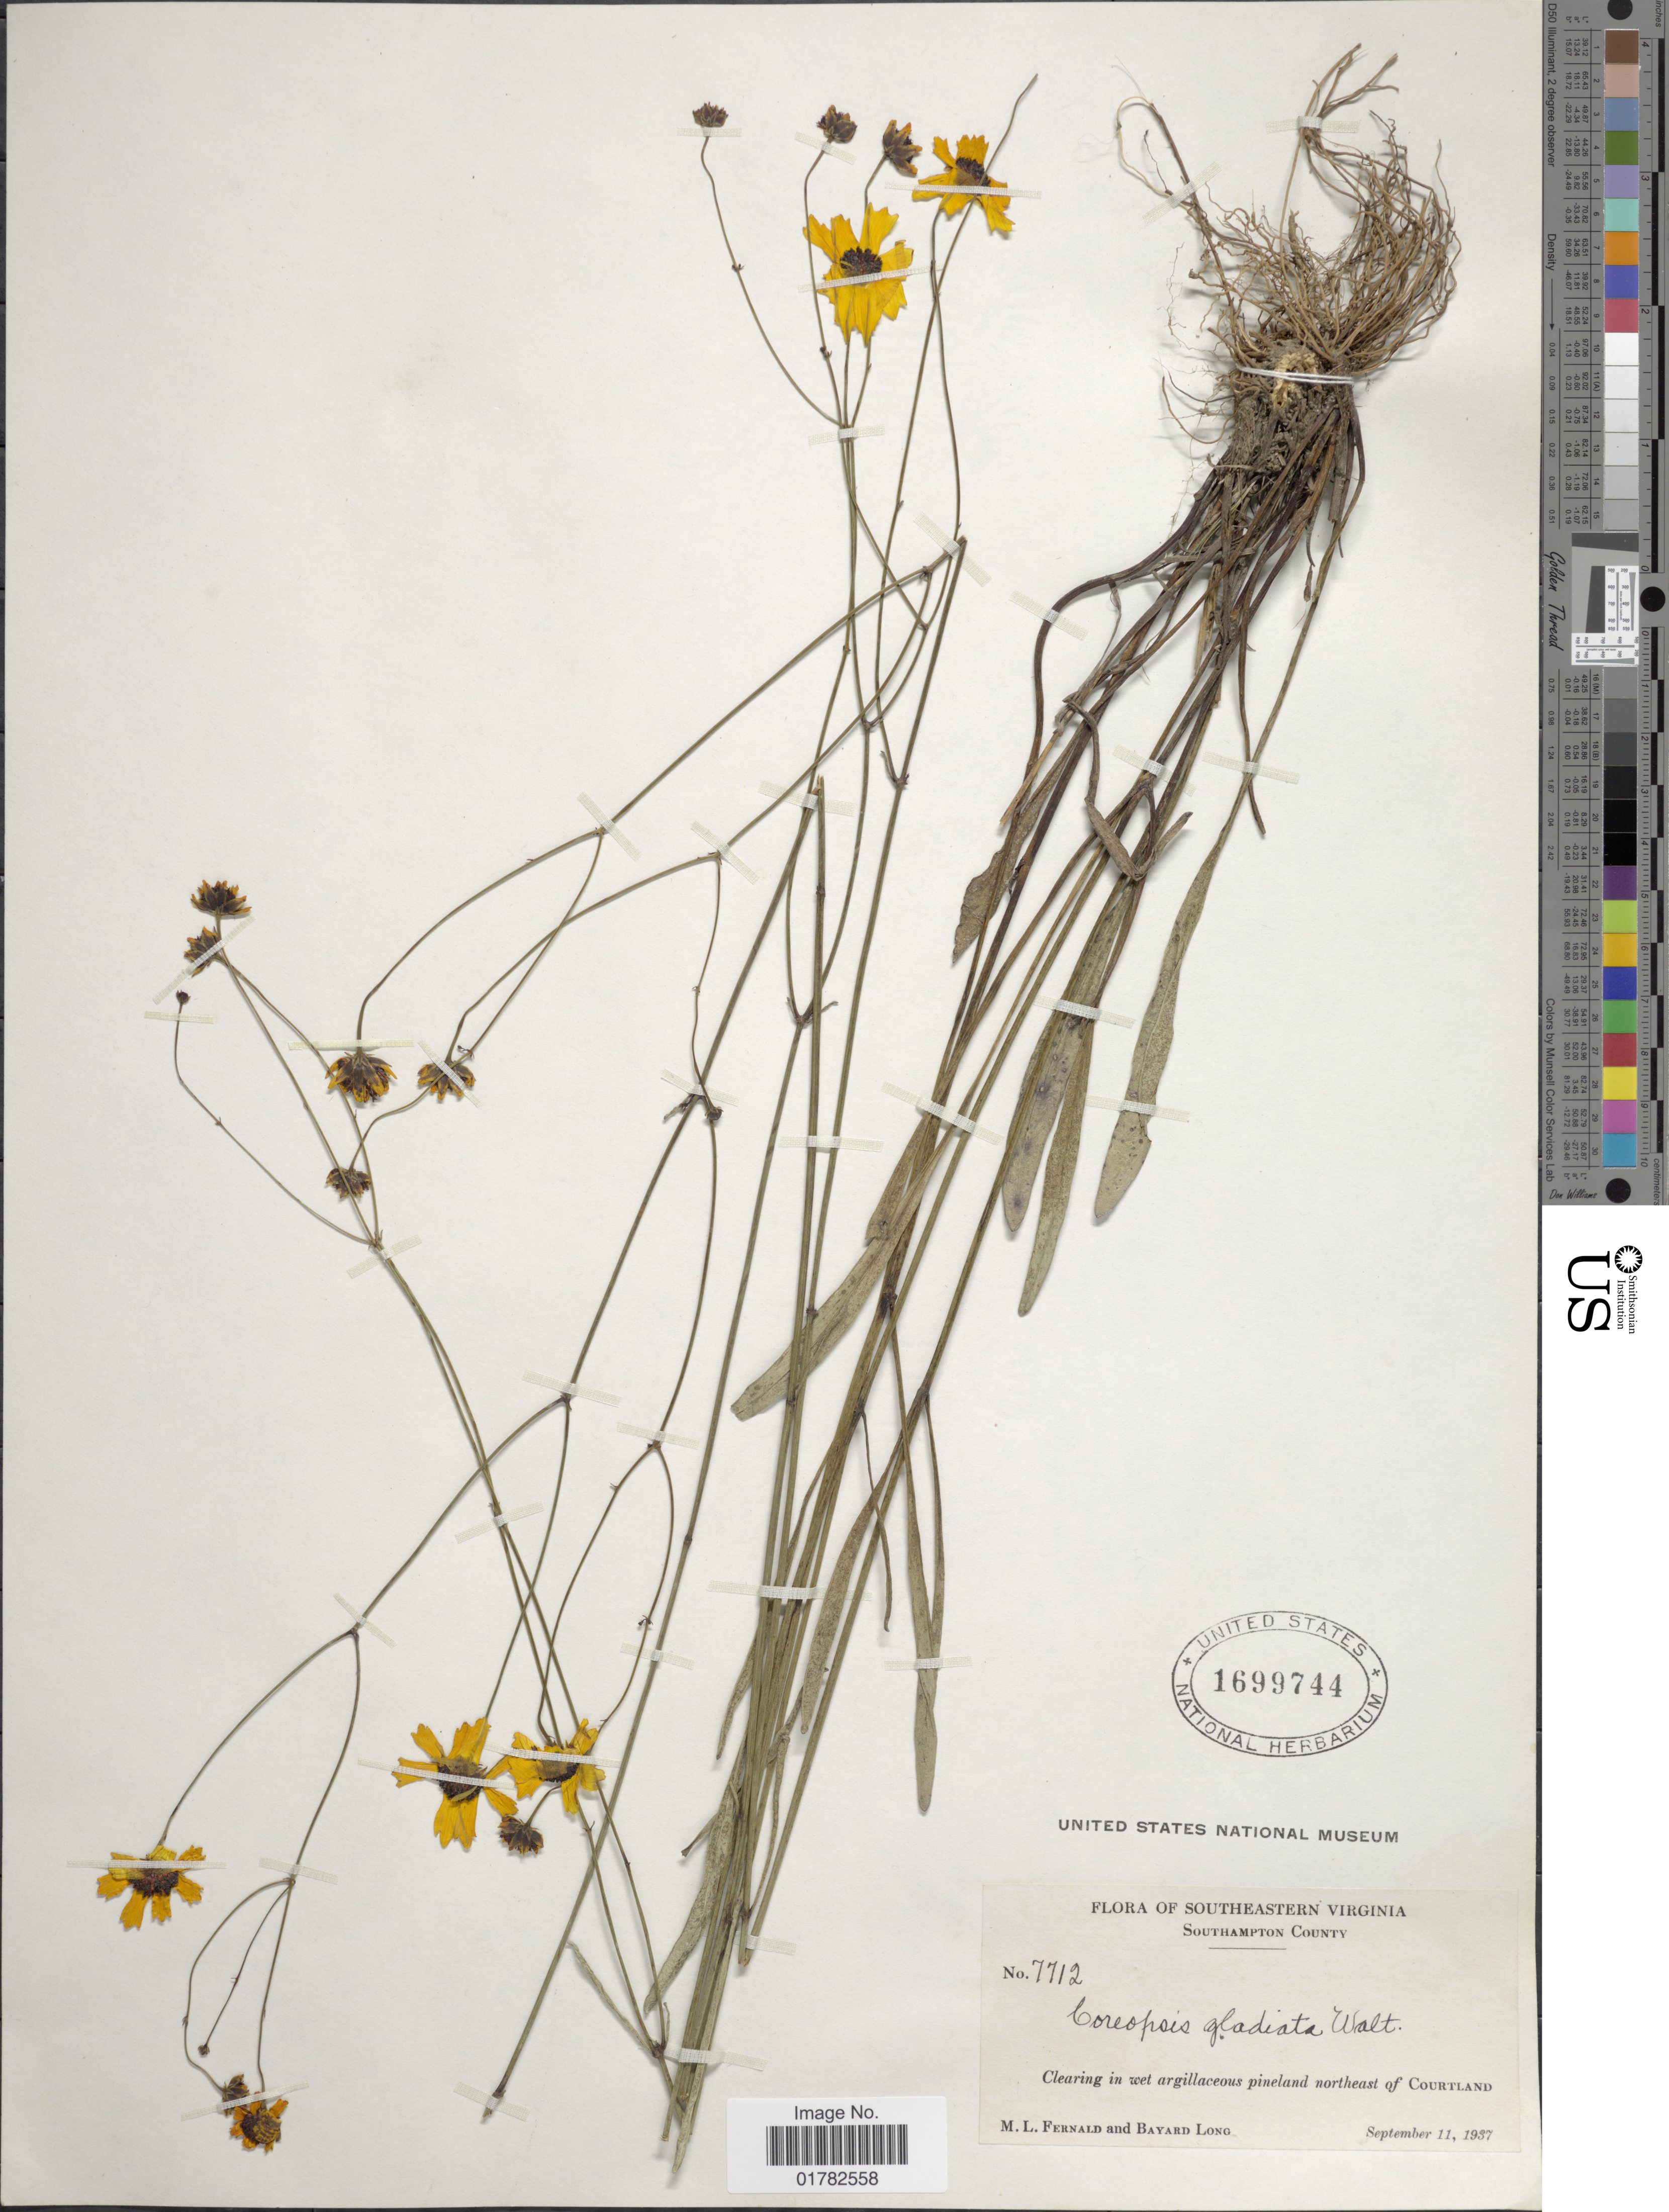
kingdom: Plantae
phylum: Tracheophyta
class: Magnoliopsida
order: Asterales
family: Asteraceae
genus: Coreopsis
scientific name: Coreopsis gladiata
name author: Walter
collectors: M. L. Fernald & B. Long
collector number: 7712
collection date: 1937-09-11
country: United States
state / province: Virginia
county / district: Southampton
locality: Southeastern Virginia, Southampton County, clearing in wet argillaceous pineland northeast of Courtland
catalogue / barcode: US 1699744